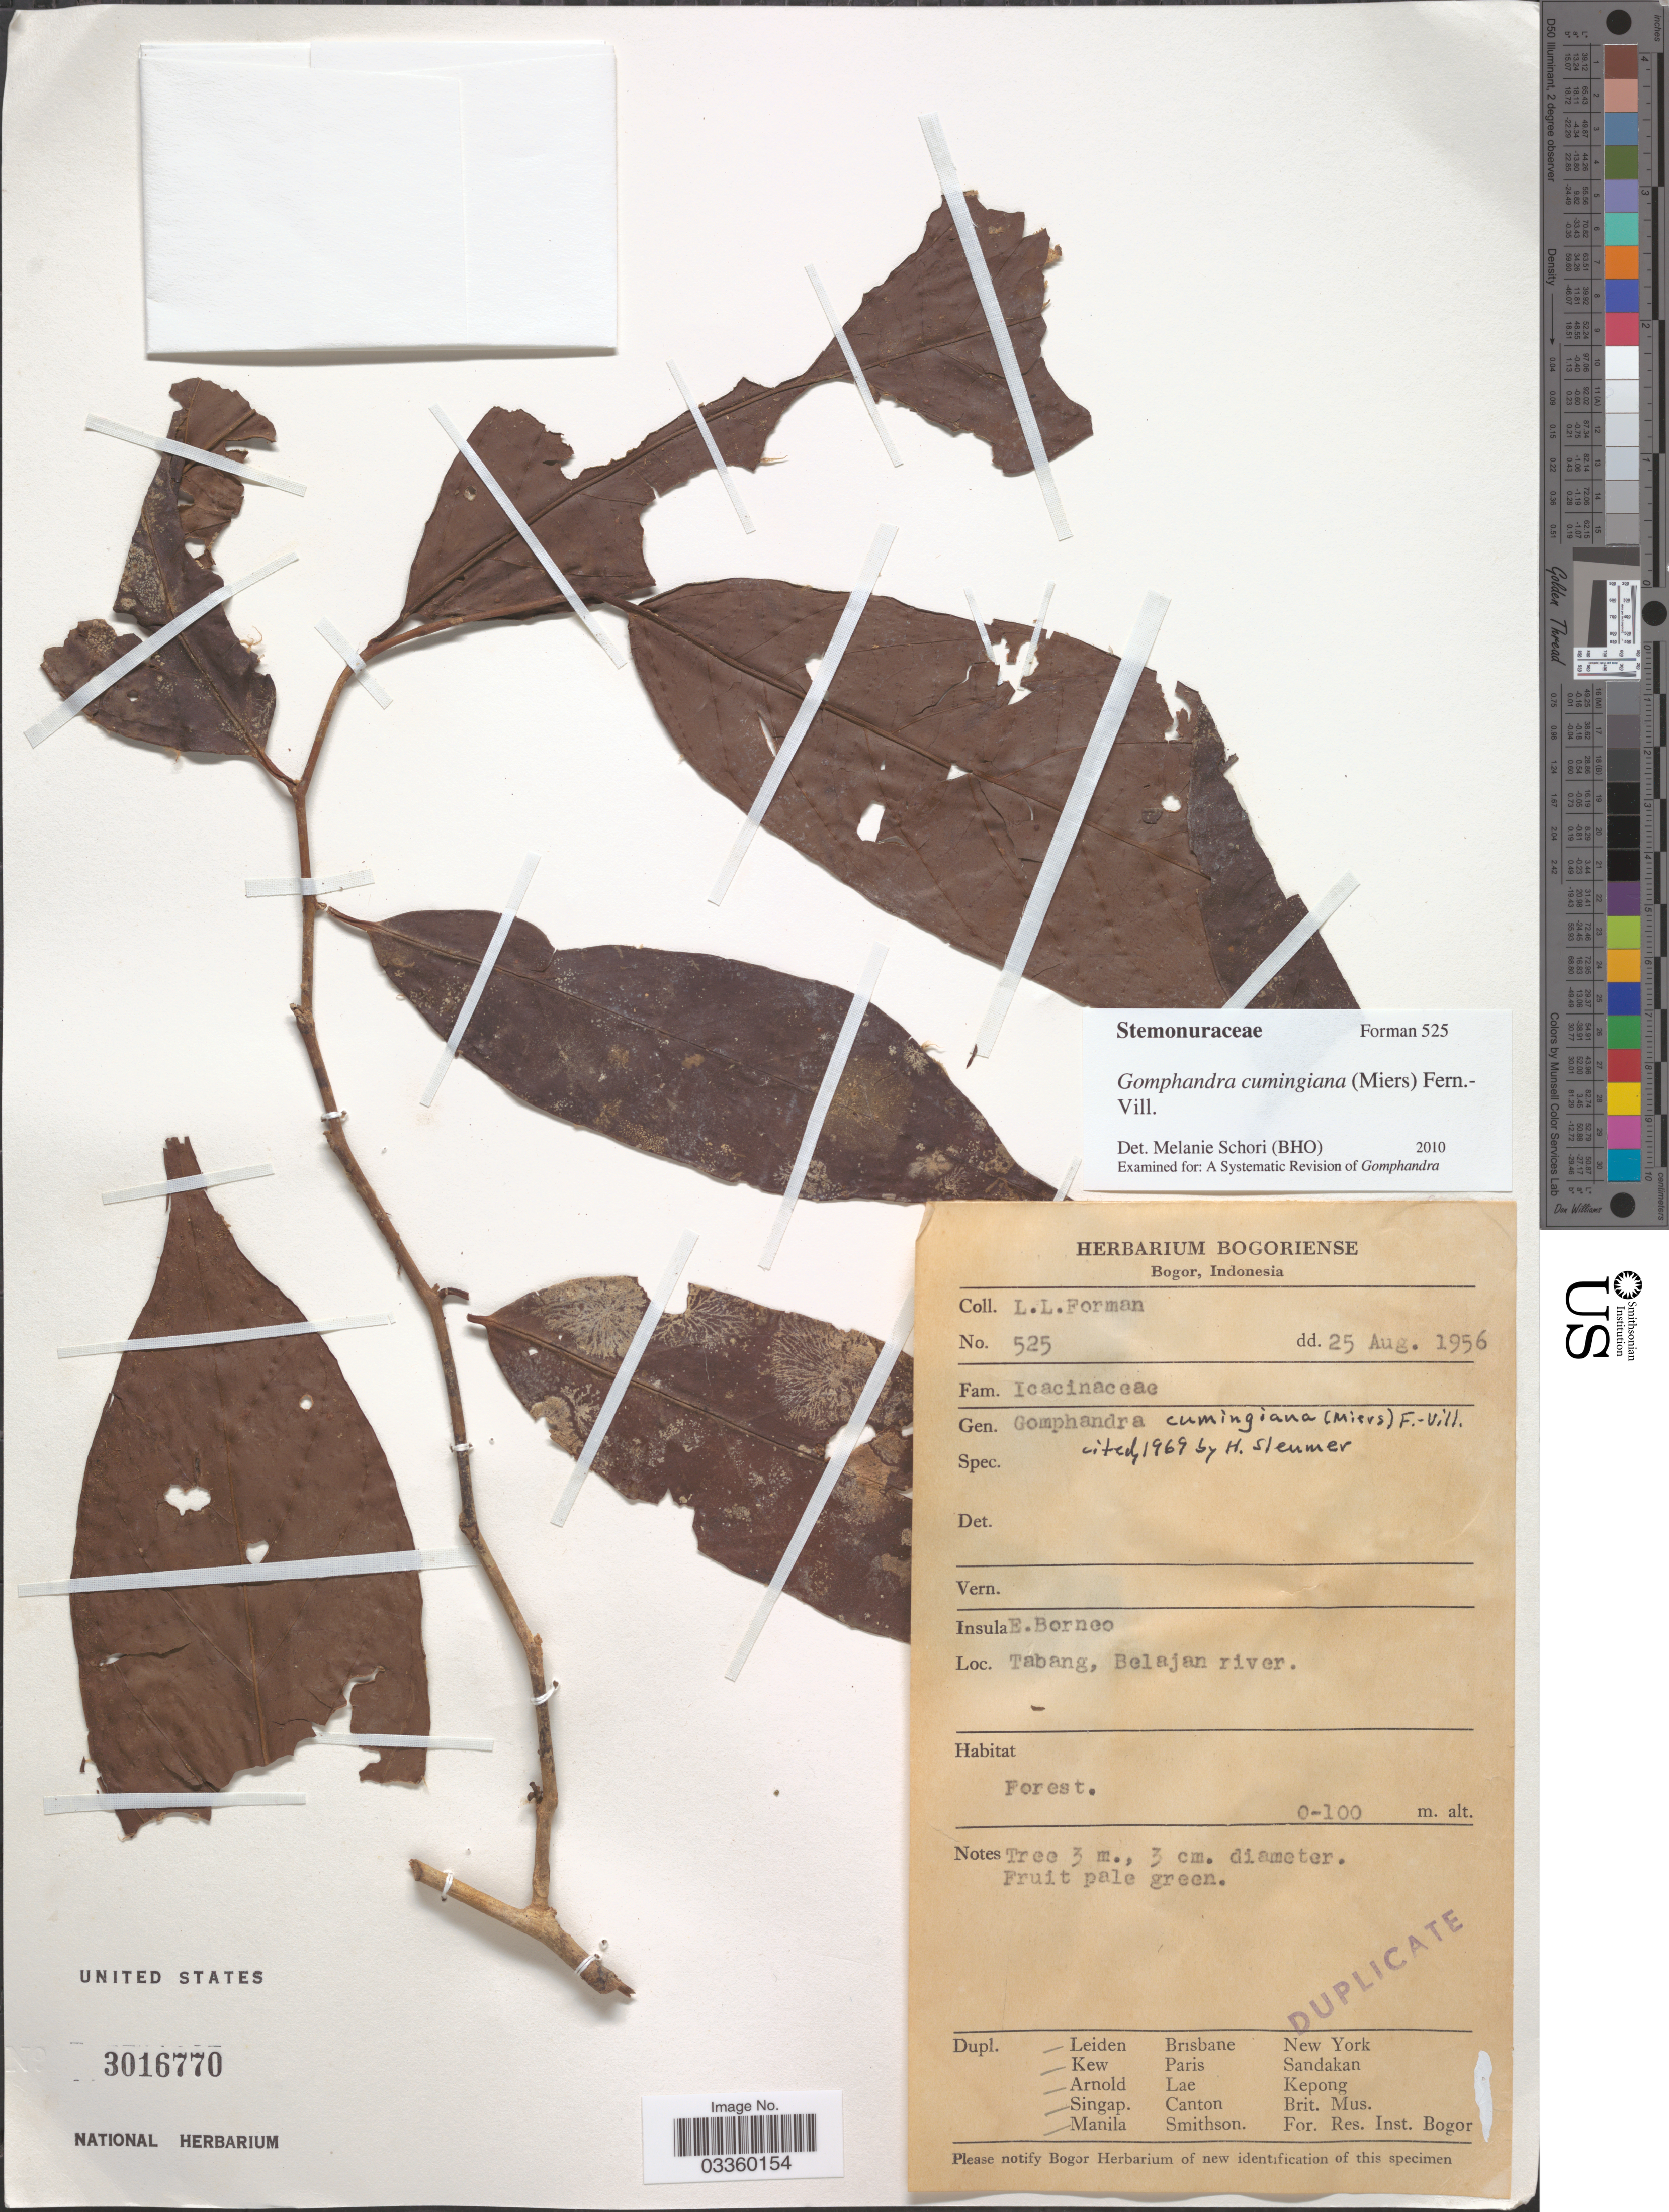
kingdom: Plantae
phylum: Tracheophyta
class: Magnoliopsida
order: Cardiopteridales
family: Stemonuraceae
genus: Gomphandra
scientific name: Gomphandra cumingiana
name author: (Miers) Fern.-Vill.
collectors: L. Forman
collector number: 525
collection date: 1956-08-25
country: Indonesia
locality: Insula E. Borneo. Tabang, Belajan river.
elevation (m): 0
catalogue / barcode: US 3016770